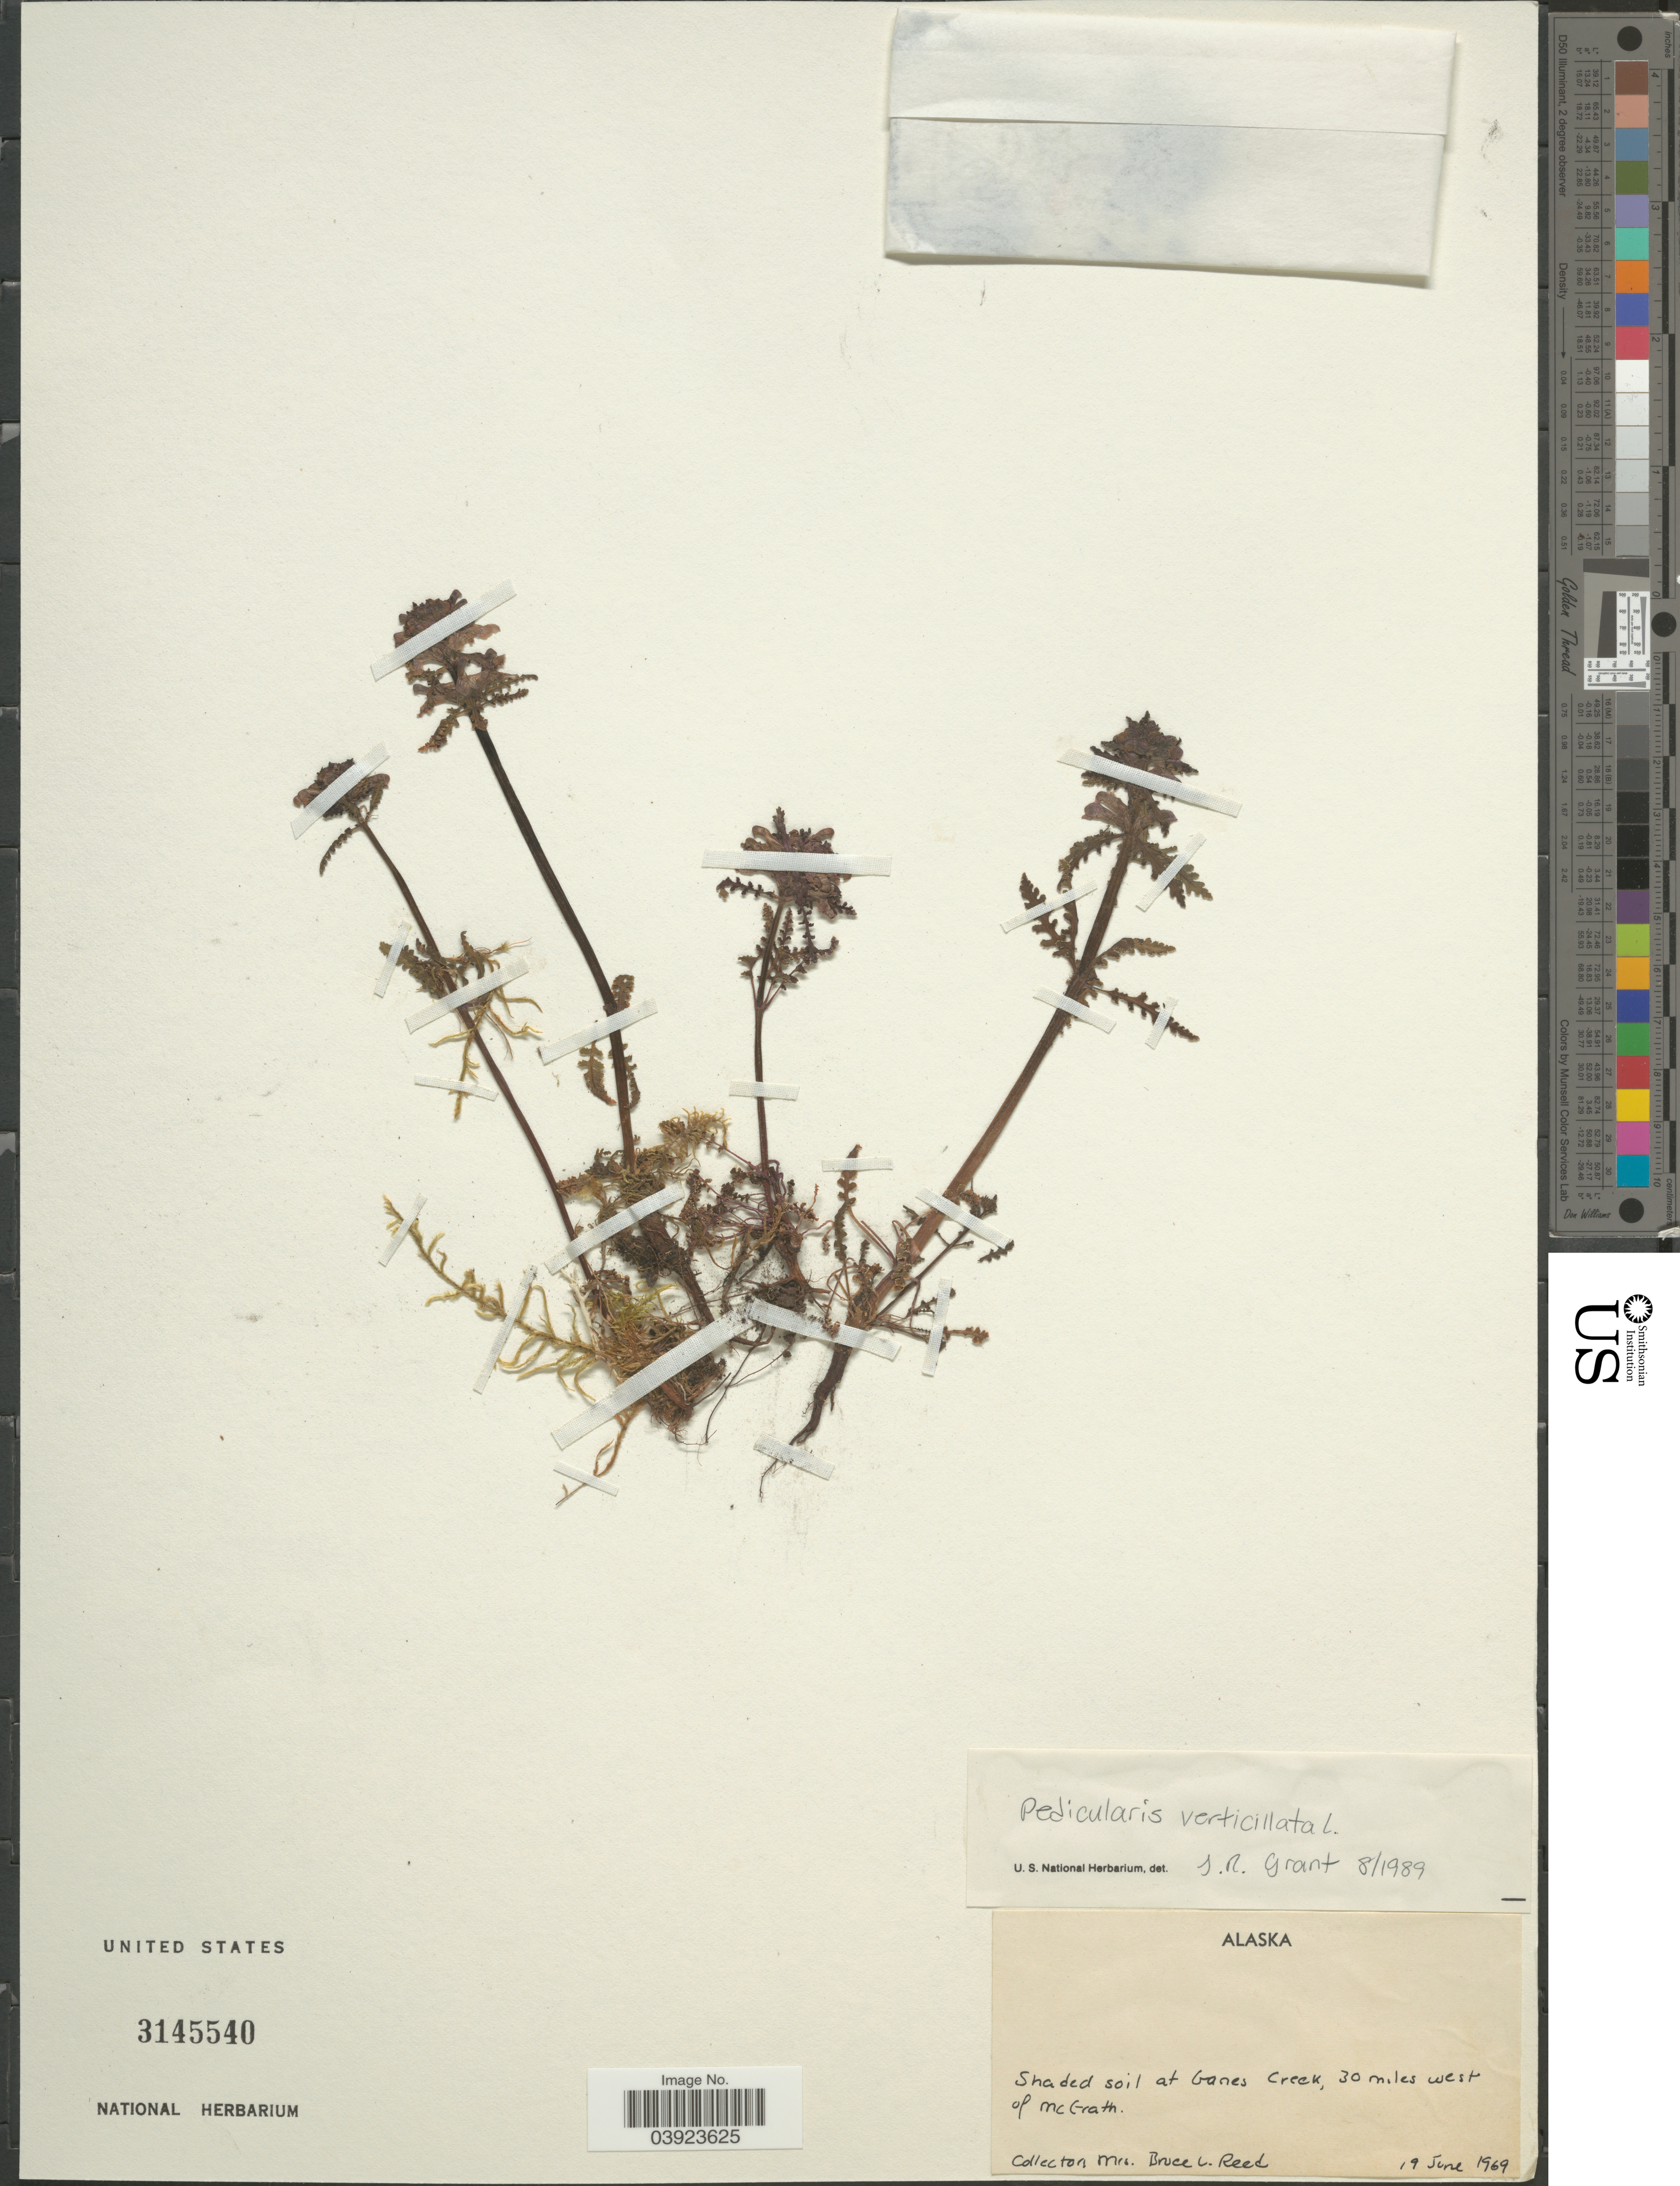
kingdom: Plantae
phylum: Tracheophyta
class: Magnoliopsida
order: Lamiales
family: Orobanchaceae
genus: Pedicularis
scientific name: Pedicularis verticillata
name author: L.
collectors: B. Reed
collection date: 1969-06-19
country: United States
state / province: Alaska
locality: Shaded soil at Ganes Creek, 30 miles west of McGrath.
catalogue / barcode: US 3145540